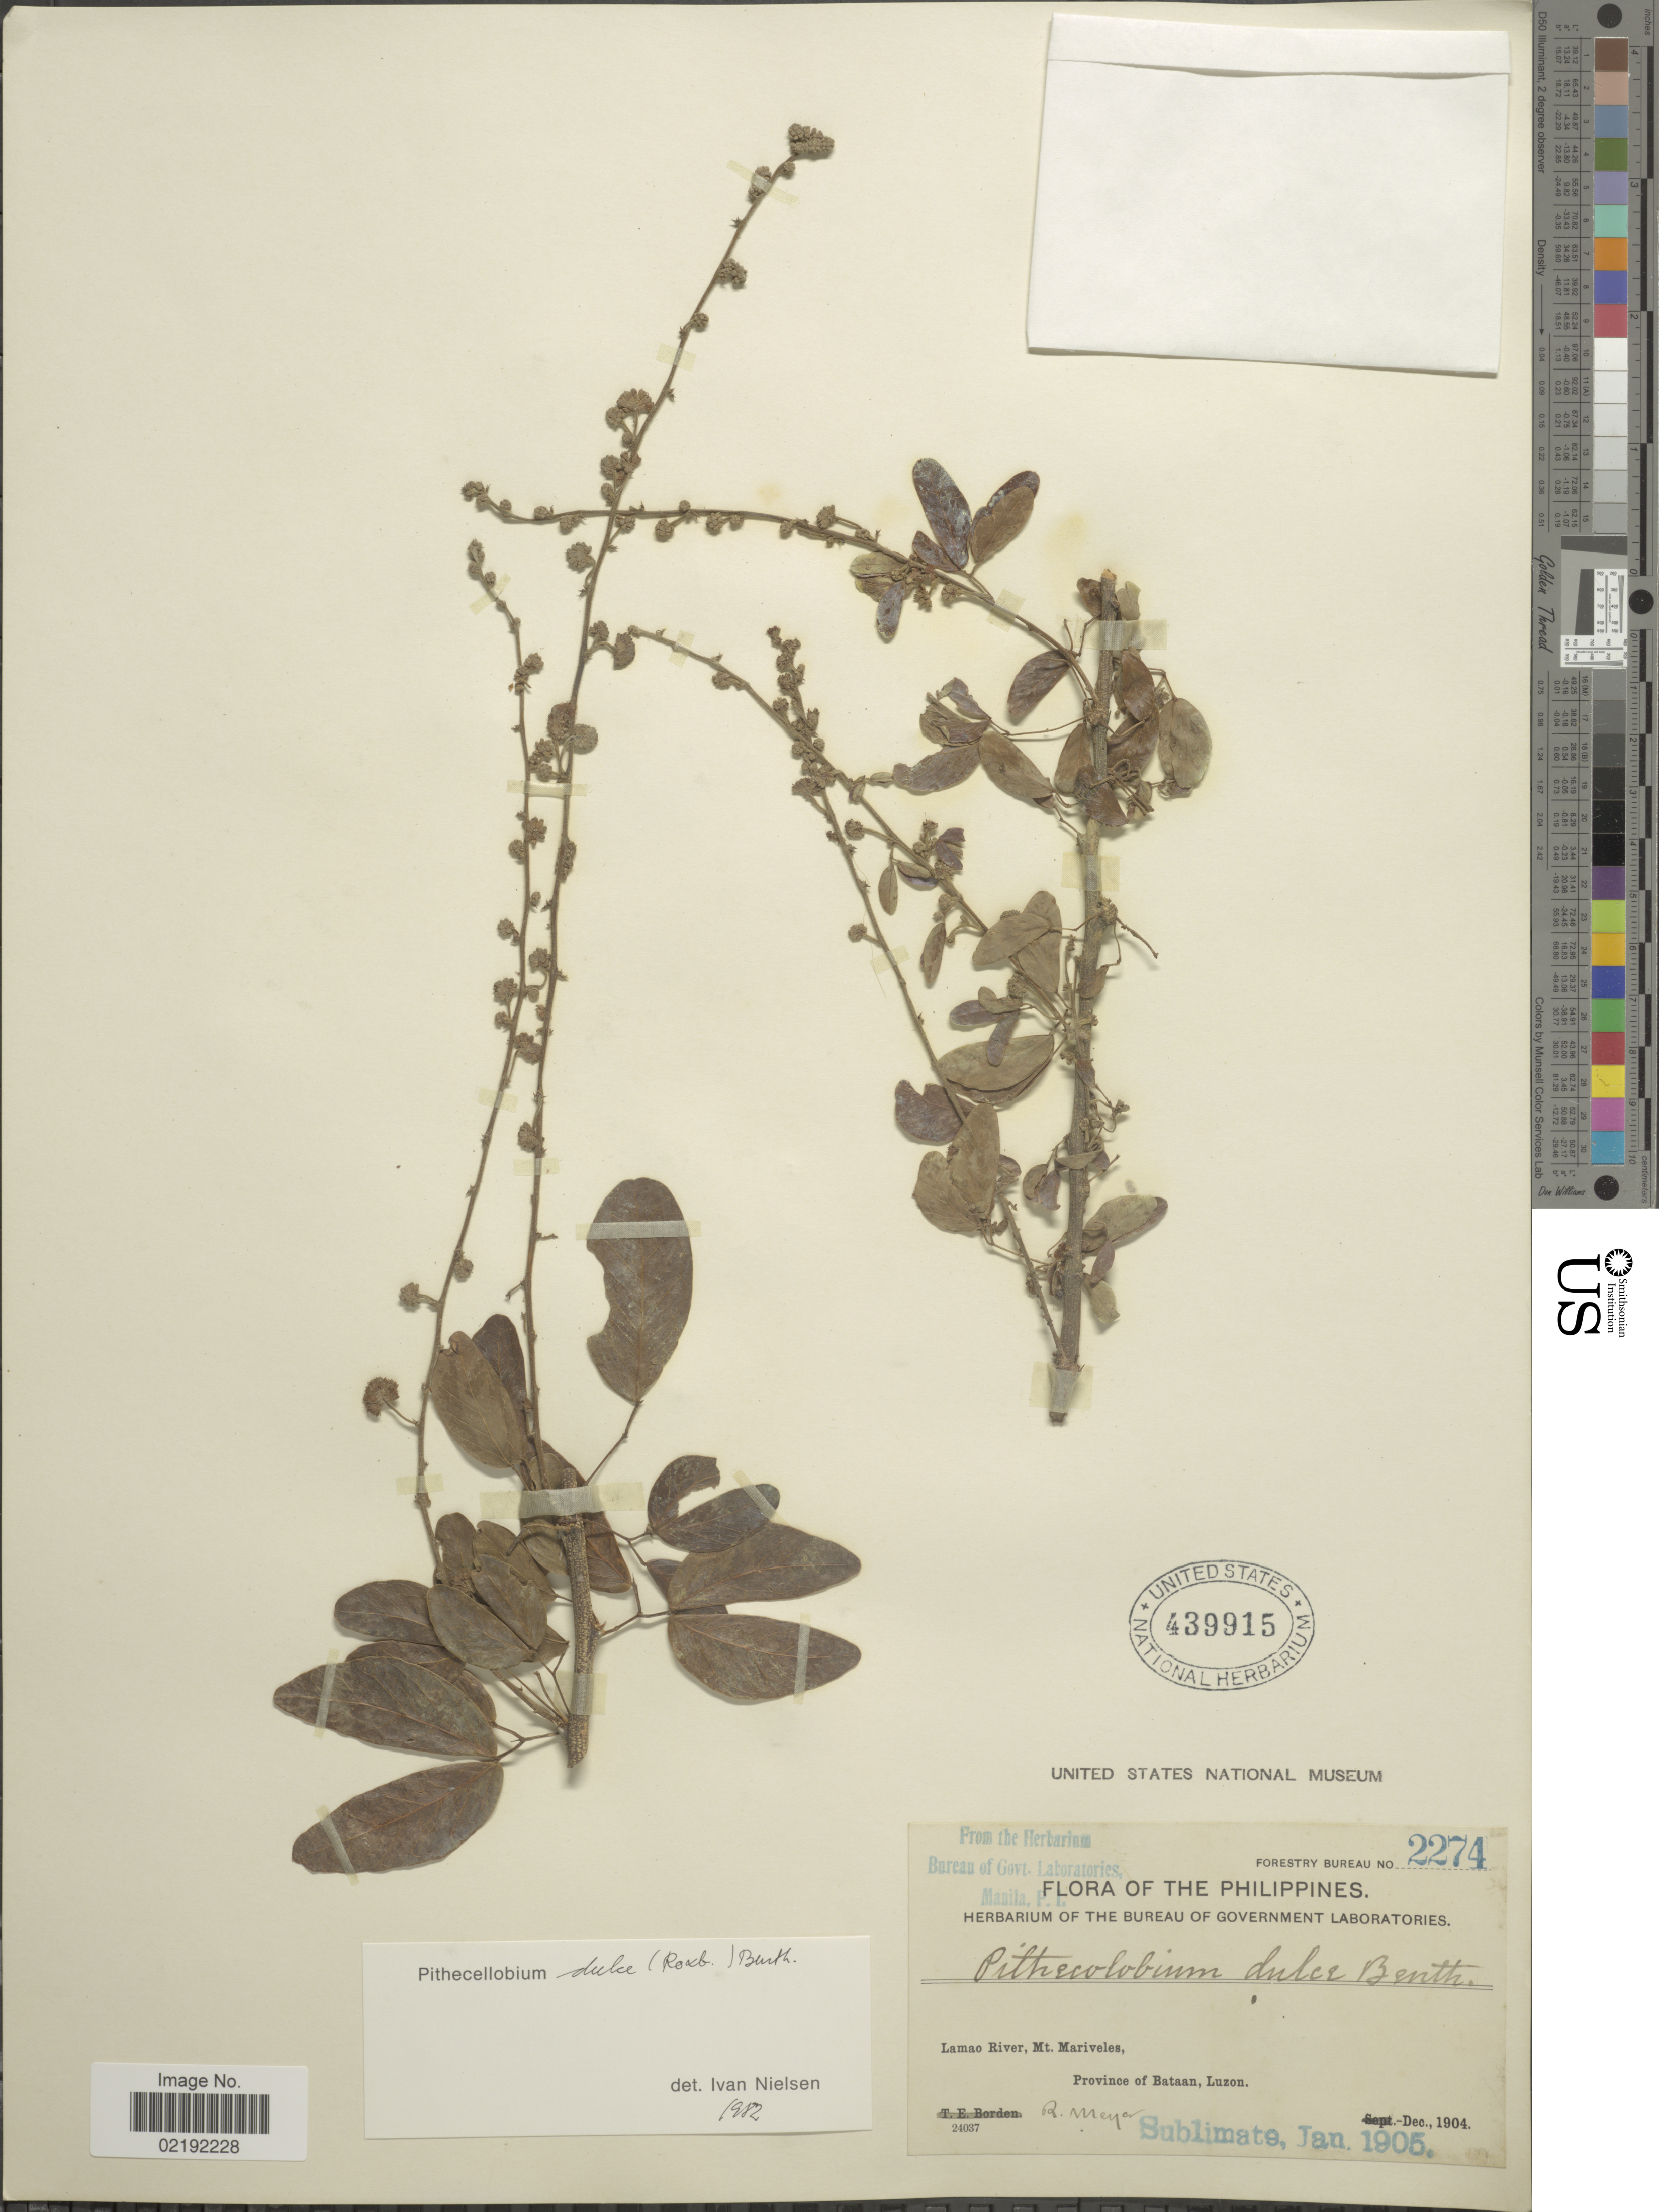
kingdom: Plantae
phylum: Tracheophyta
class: Magnoliopsida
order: Fabales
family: Fabaceae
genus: Pithecellobium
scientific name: Pithecellobium dulce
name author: (Roxb.) Benth.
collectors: R. Meyer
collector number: Forestry Bureau 2274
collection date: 1904-12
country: Philippines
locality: Lamao River, Mt. Mariveles, Province of Bataan, Luzon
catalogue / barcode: US 439915